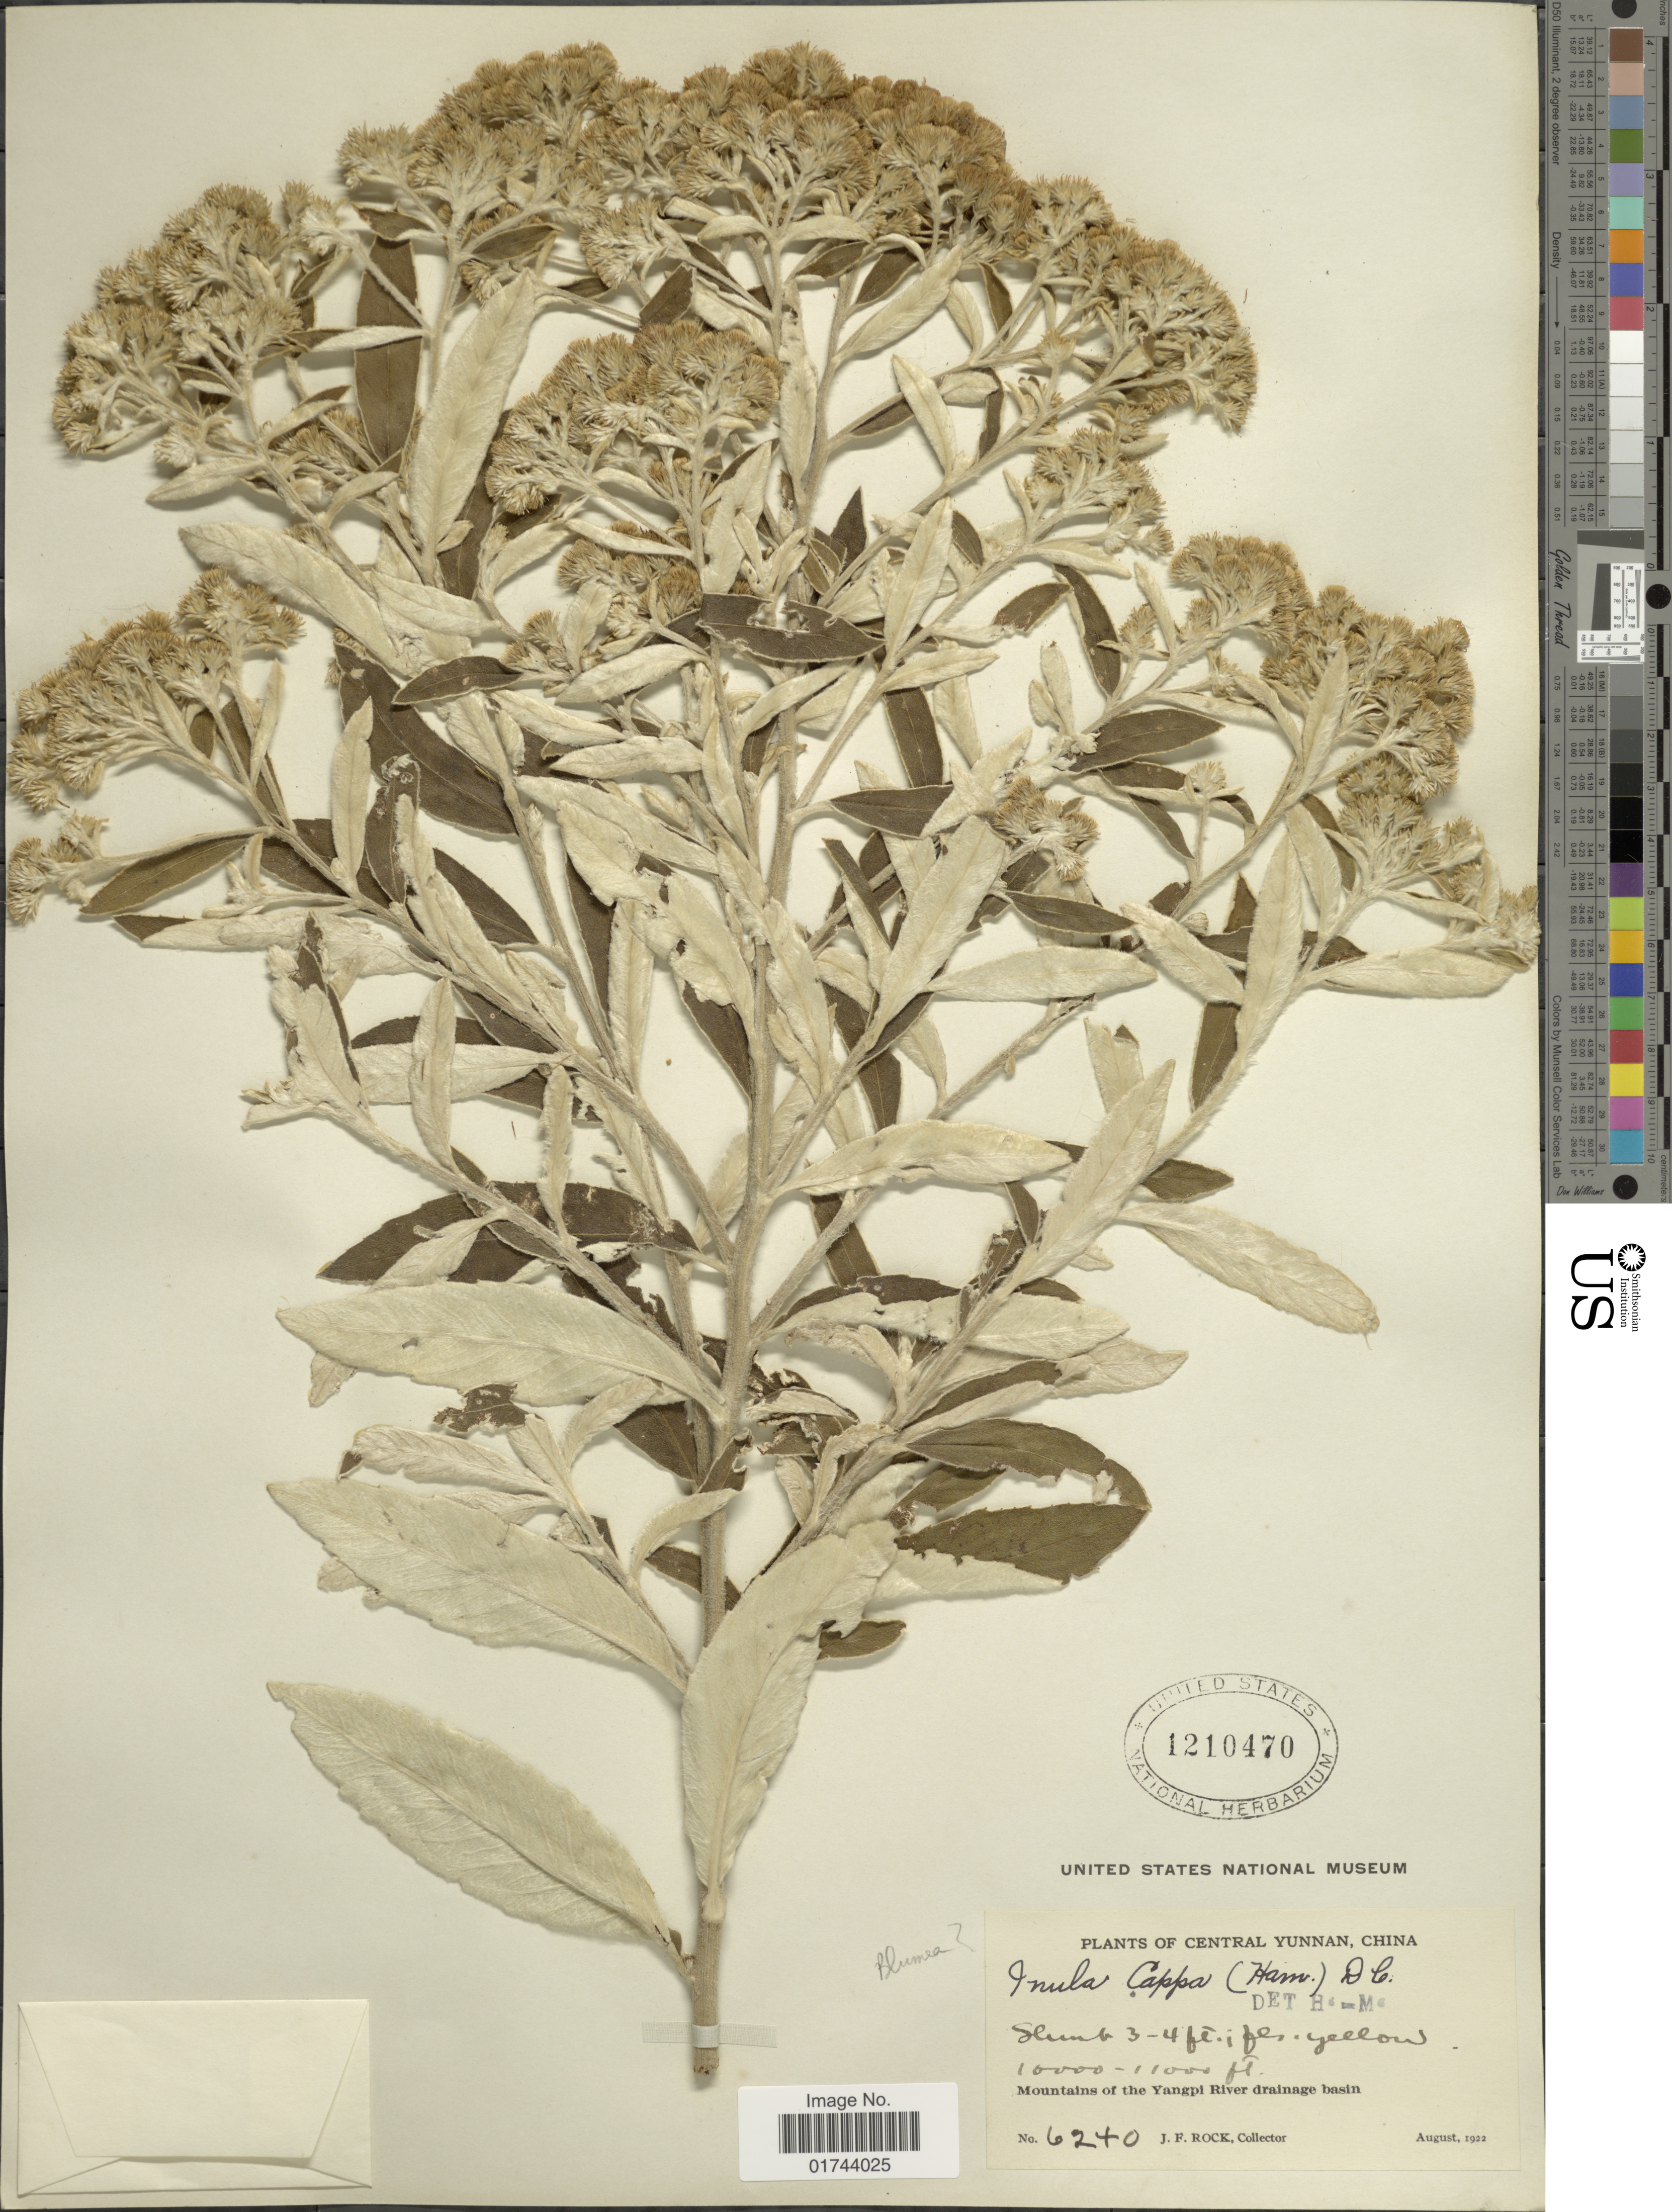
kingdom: Plantae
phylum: Tracheophyta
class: Magnoliopsida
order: Asterales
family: Asteraceae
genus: Inula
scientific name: Inula cappa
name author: (Buch.-Ham. ex D. Don) DC.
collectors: J. Rock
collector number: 6240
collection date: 1922-08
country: China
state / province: Yunnan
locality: Central Yunnan, Mountains of the Yangpi River drainage basin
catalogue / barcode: US 1210470